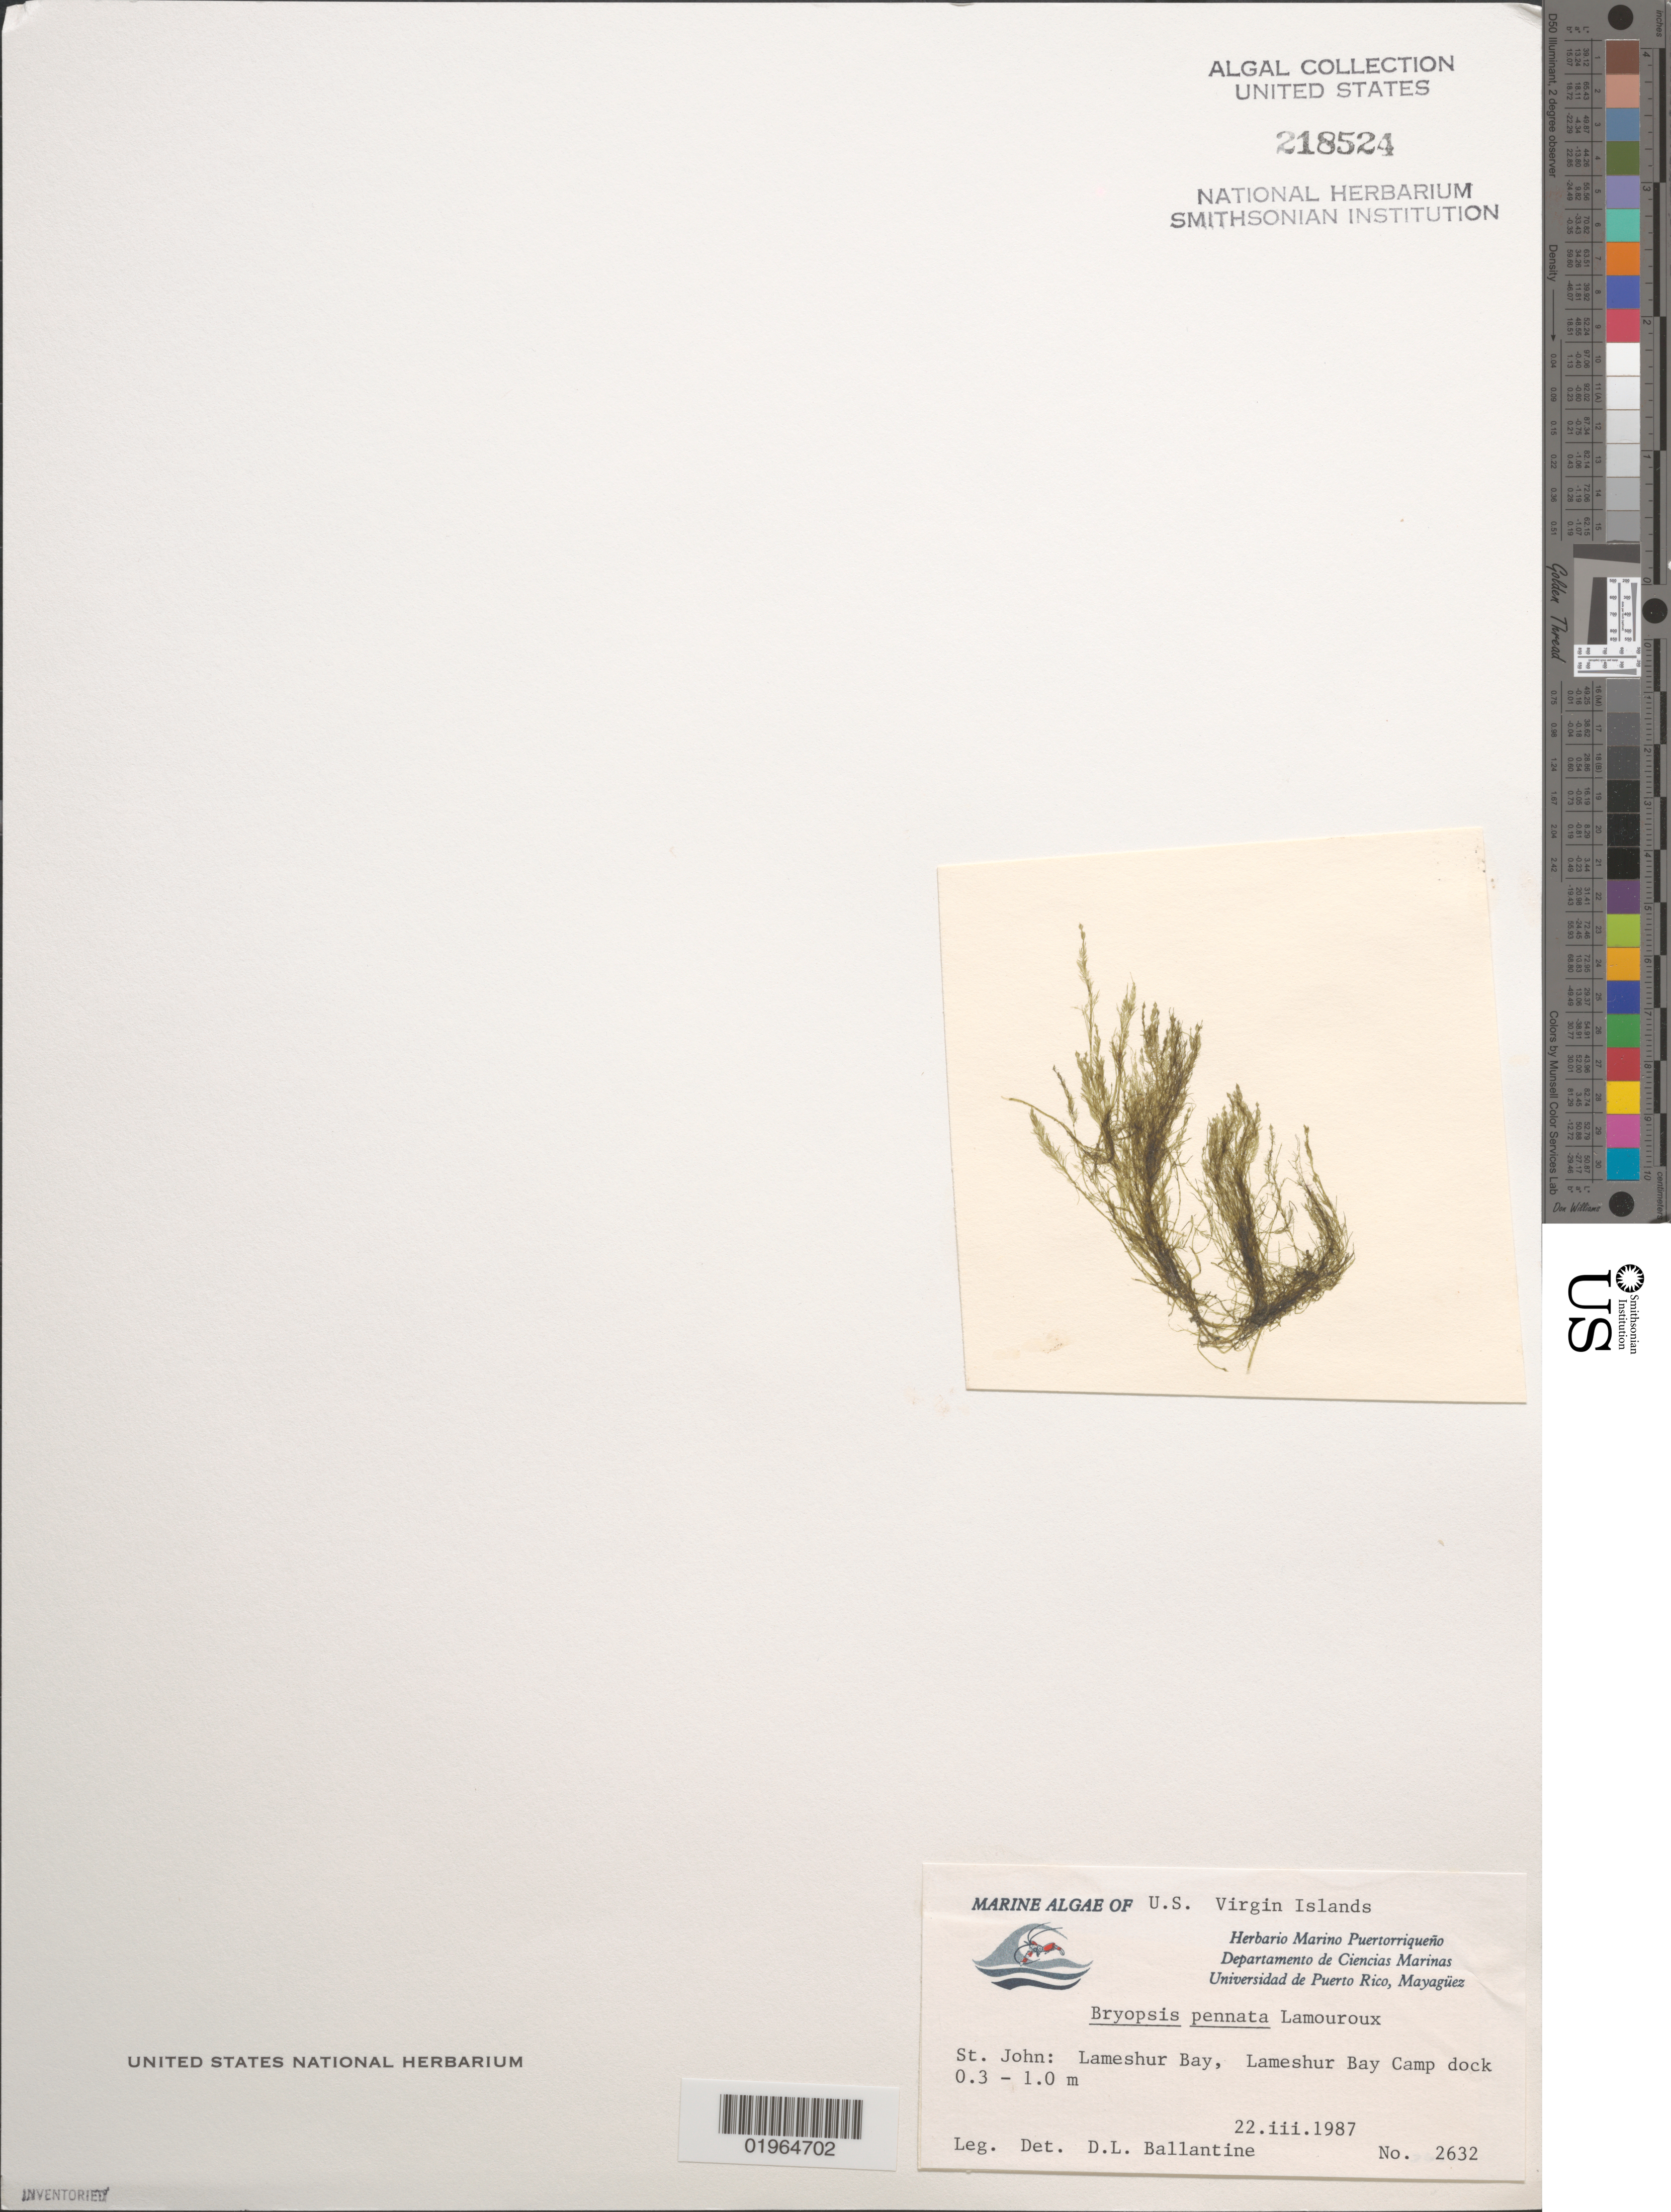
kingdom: Plantae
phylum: Chlorophyta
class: Ulvophyceae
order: Bryopsidales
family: Bryopsidaceae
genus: Bryopsis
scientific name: Bryopsis pennata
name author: J.V.Lamouroux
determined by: Ballantine, D. L.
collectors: D.L. Ballantine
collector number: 2632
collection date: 1987-03-22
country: U.S. Virgin Islands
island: St. John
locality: Camp dock.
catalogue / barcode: US 218524